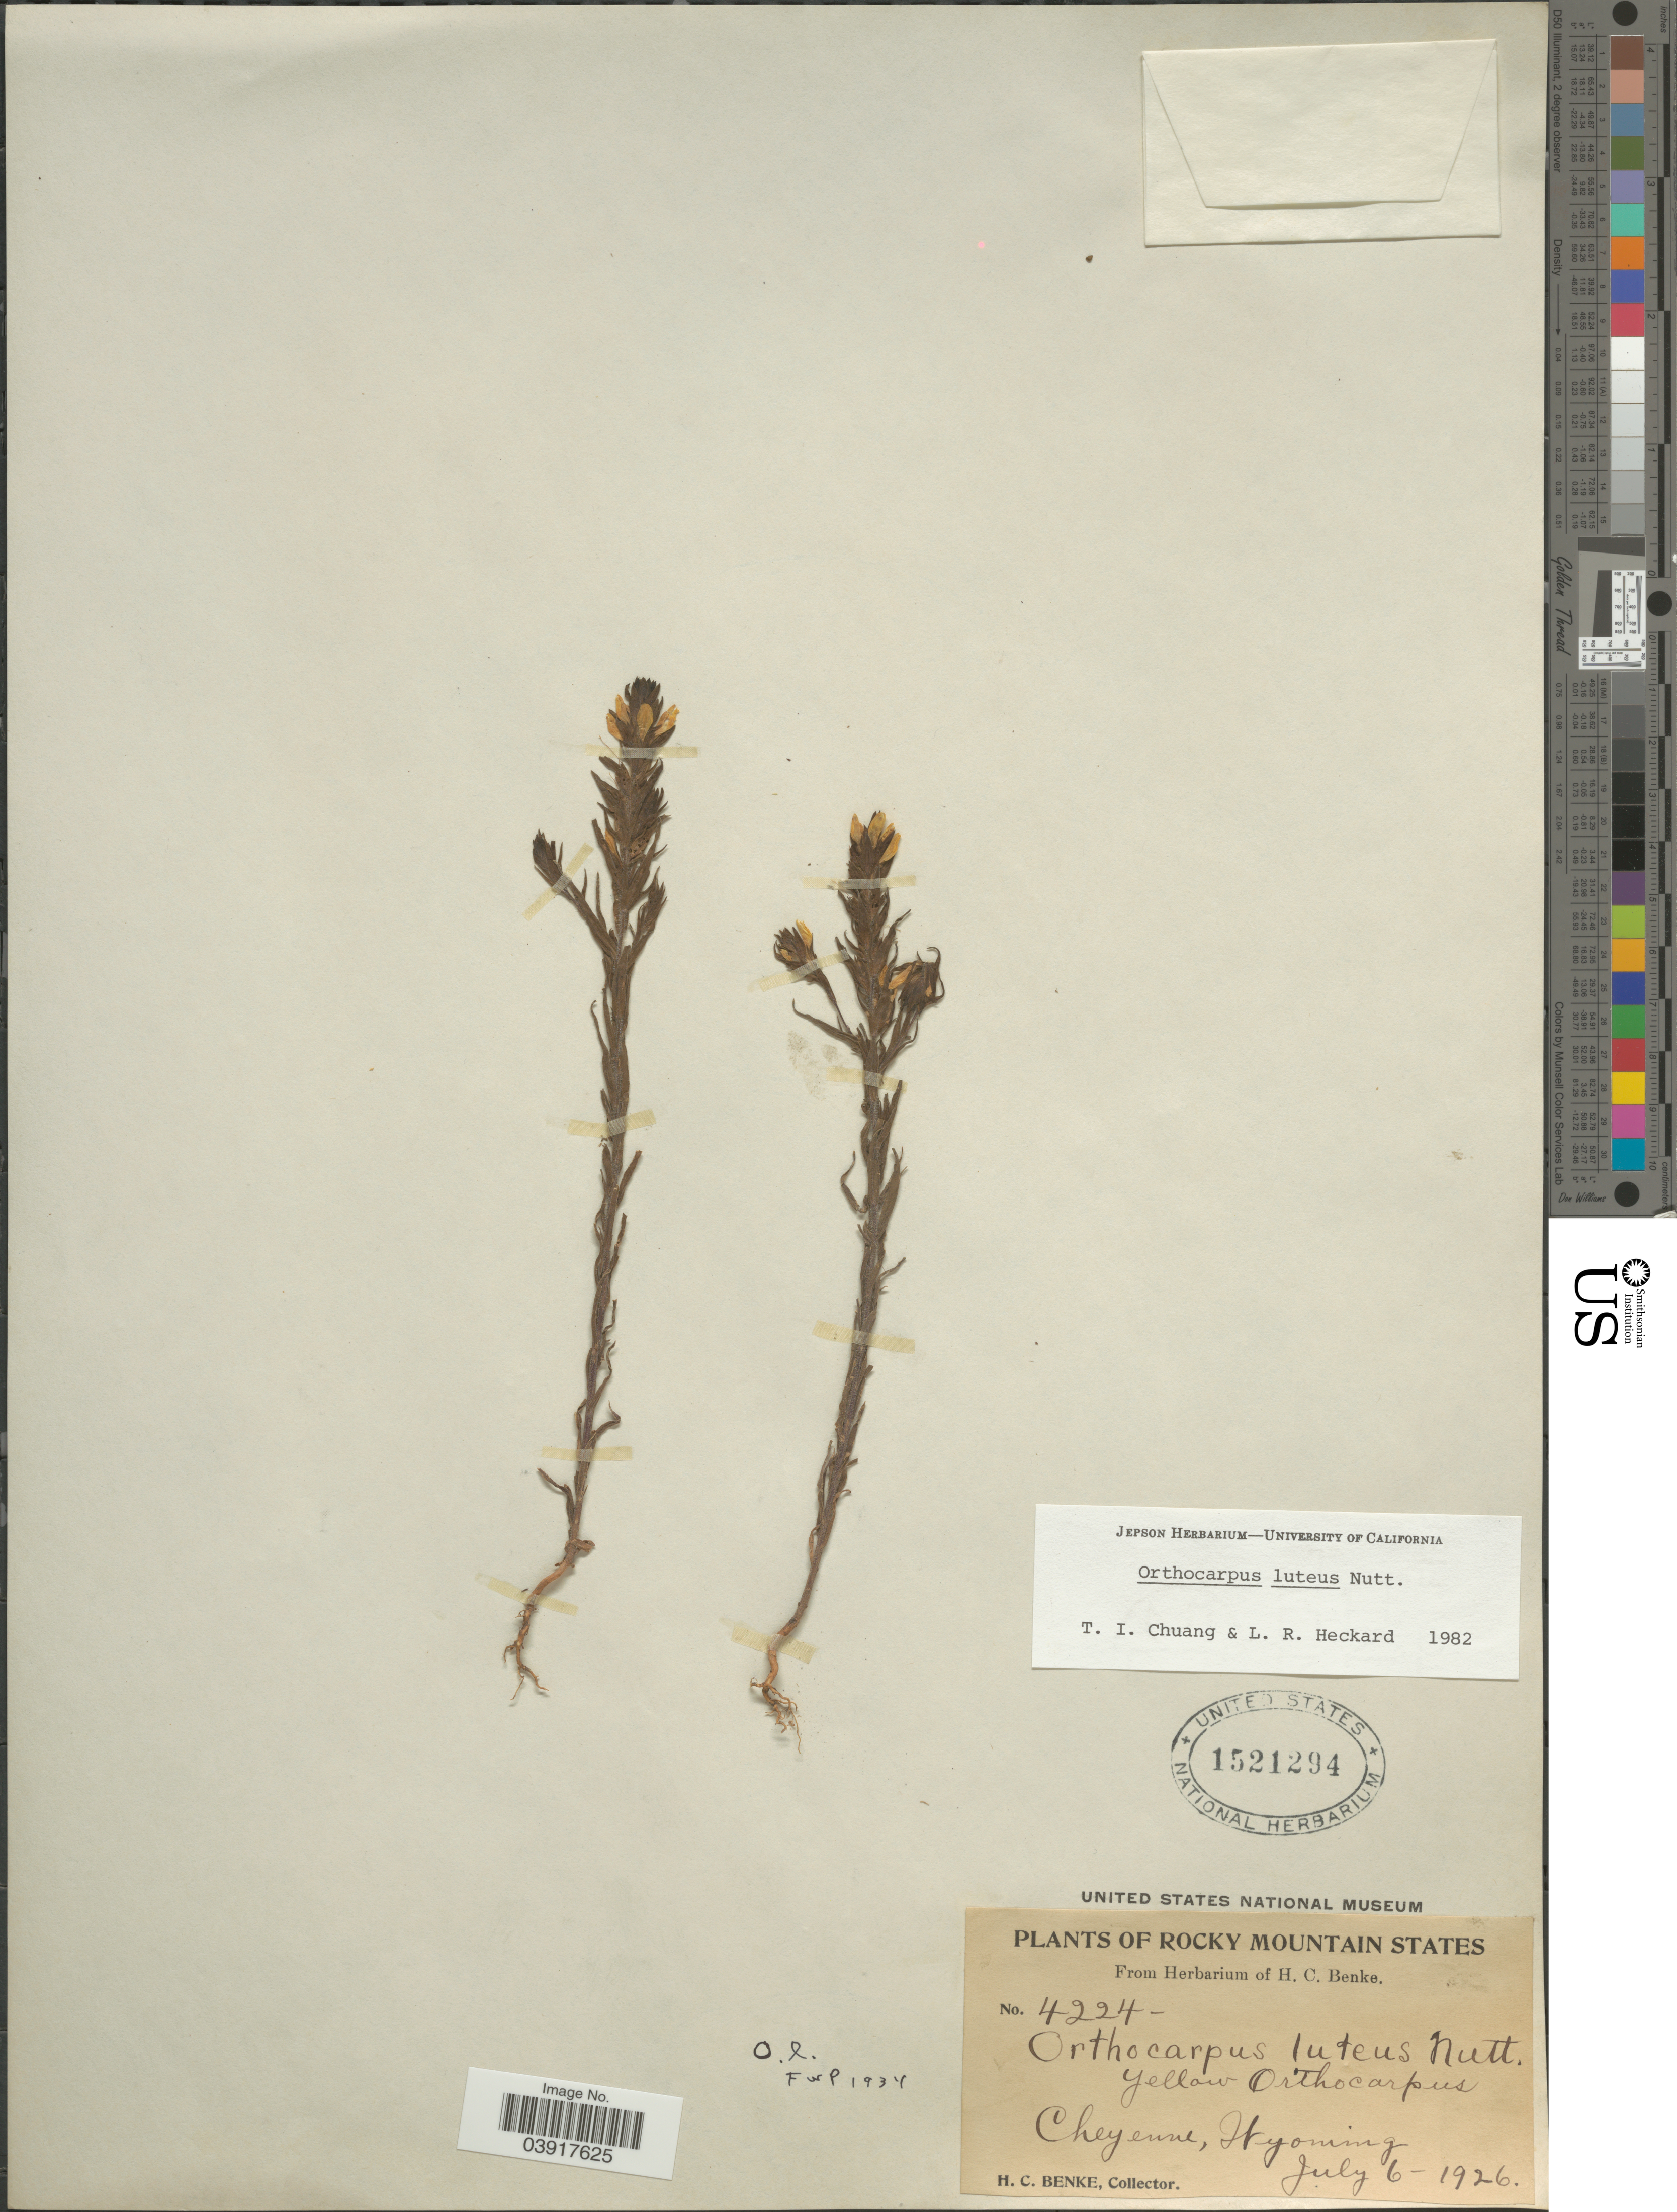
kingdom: Plantae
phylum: Tracheophyta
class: Magnoliopsida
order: Lamiales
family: Orobanchaceae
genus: Orthocarpus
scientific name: Orthocarpus luteus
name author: Nutt.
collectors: H. Benke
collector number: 4224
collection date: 1926-07-06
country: United States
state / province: Wyoming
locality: Rocky Mountain States. Cheyenne.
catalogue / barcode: US 1521294